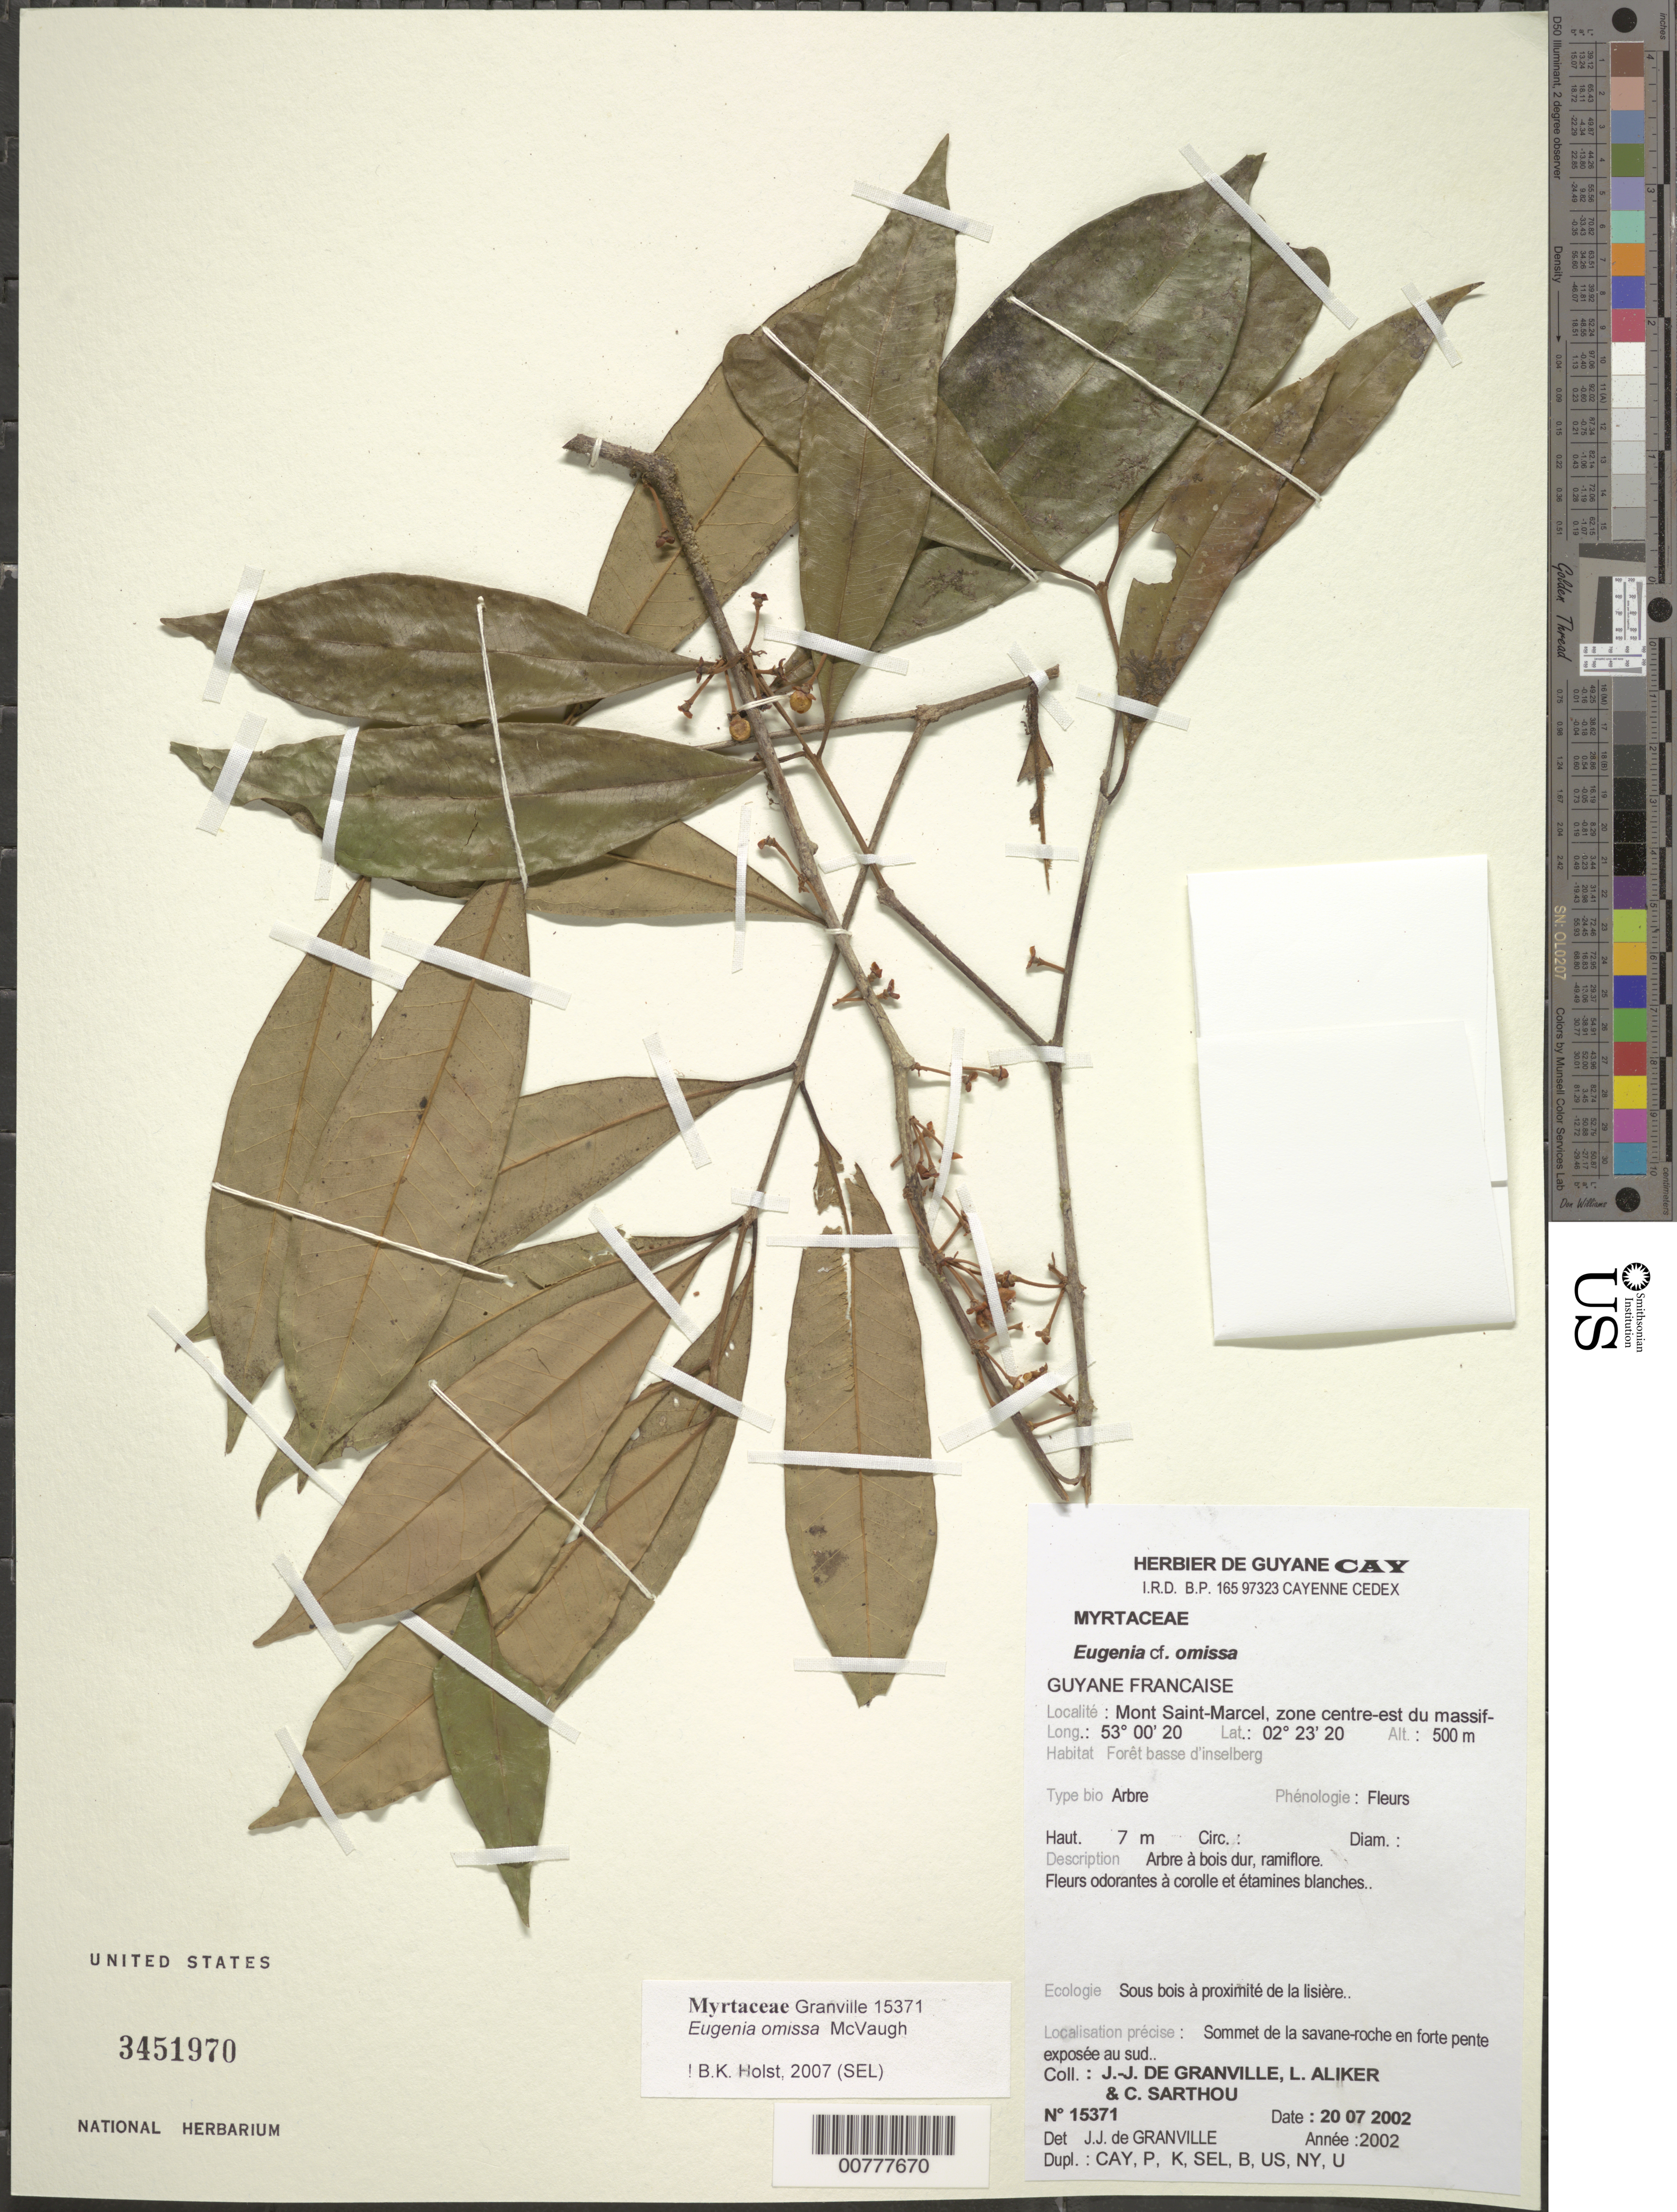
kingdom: Plantae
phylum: Tracheophyta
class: Magnoliopsida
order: Myrtales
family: Myrtaceae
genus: Eugenia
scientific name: Eugenia omissa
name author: McVaugh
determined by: Holst, Bruce K.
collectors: J.-J. de Granville, L. Aliker & C. Sarthou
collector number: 15371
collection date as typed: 20-Jul-02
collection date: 2002-07-20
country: French Guiana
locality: Mont Saint-Marcel, zone Centre-Est du massif, Bassin de l'Yaloupi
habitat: Forêt basse d'inselberg, sous bois a proximite de la lisière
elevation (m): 500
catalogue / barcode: US 3451970